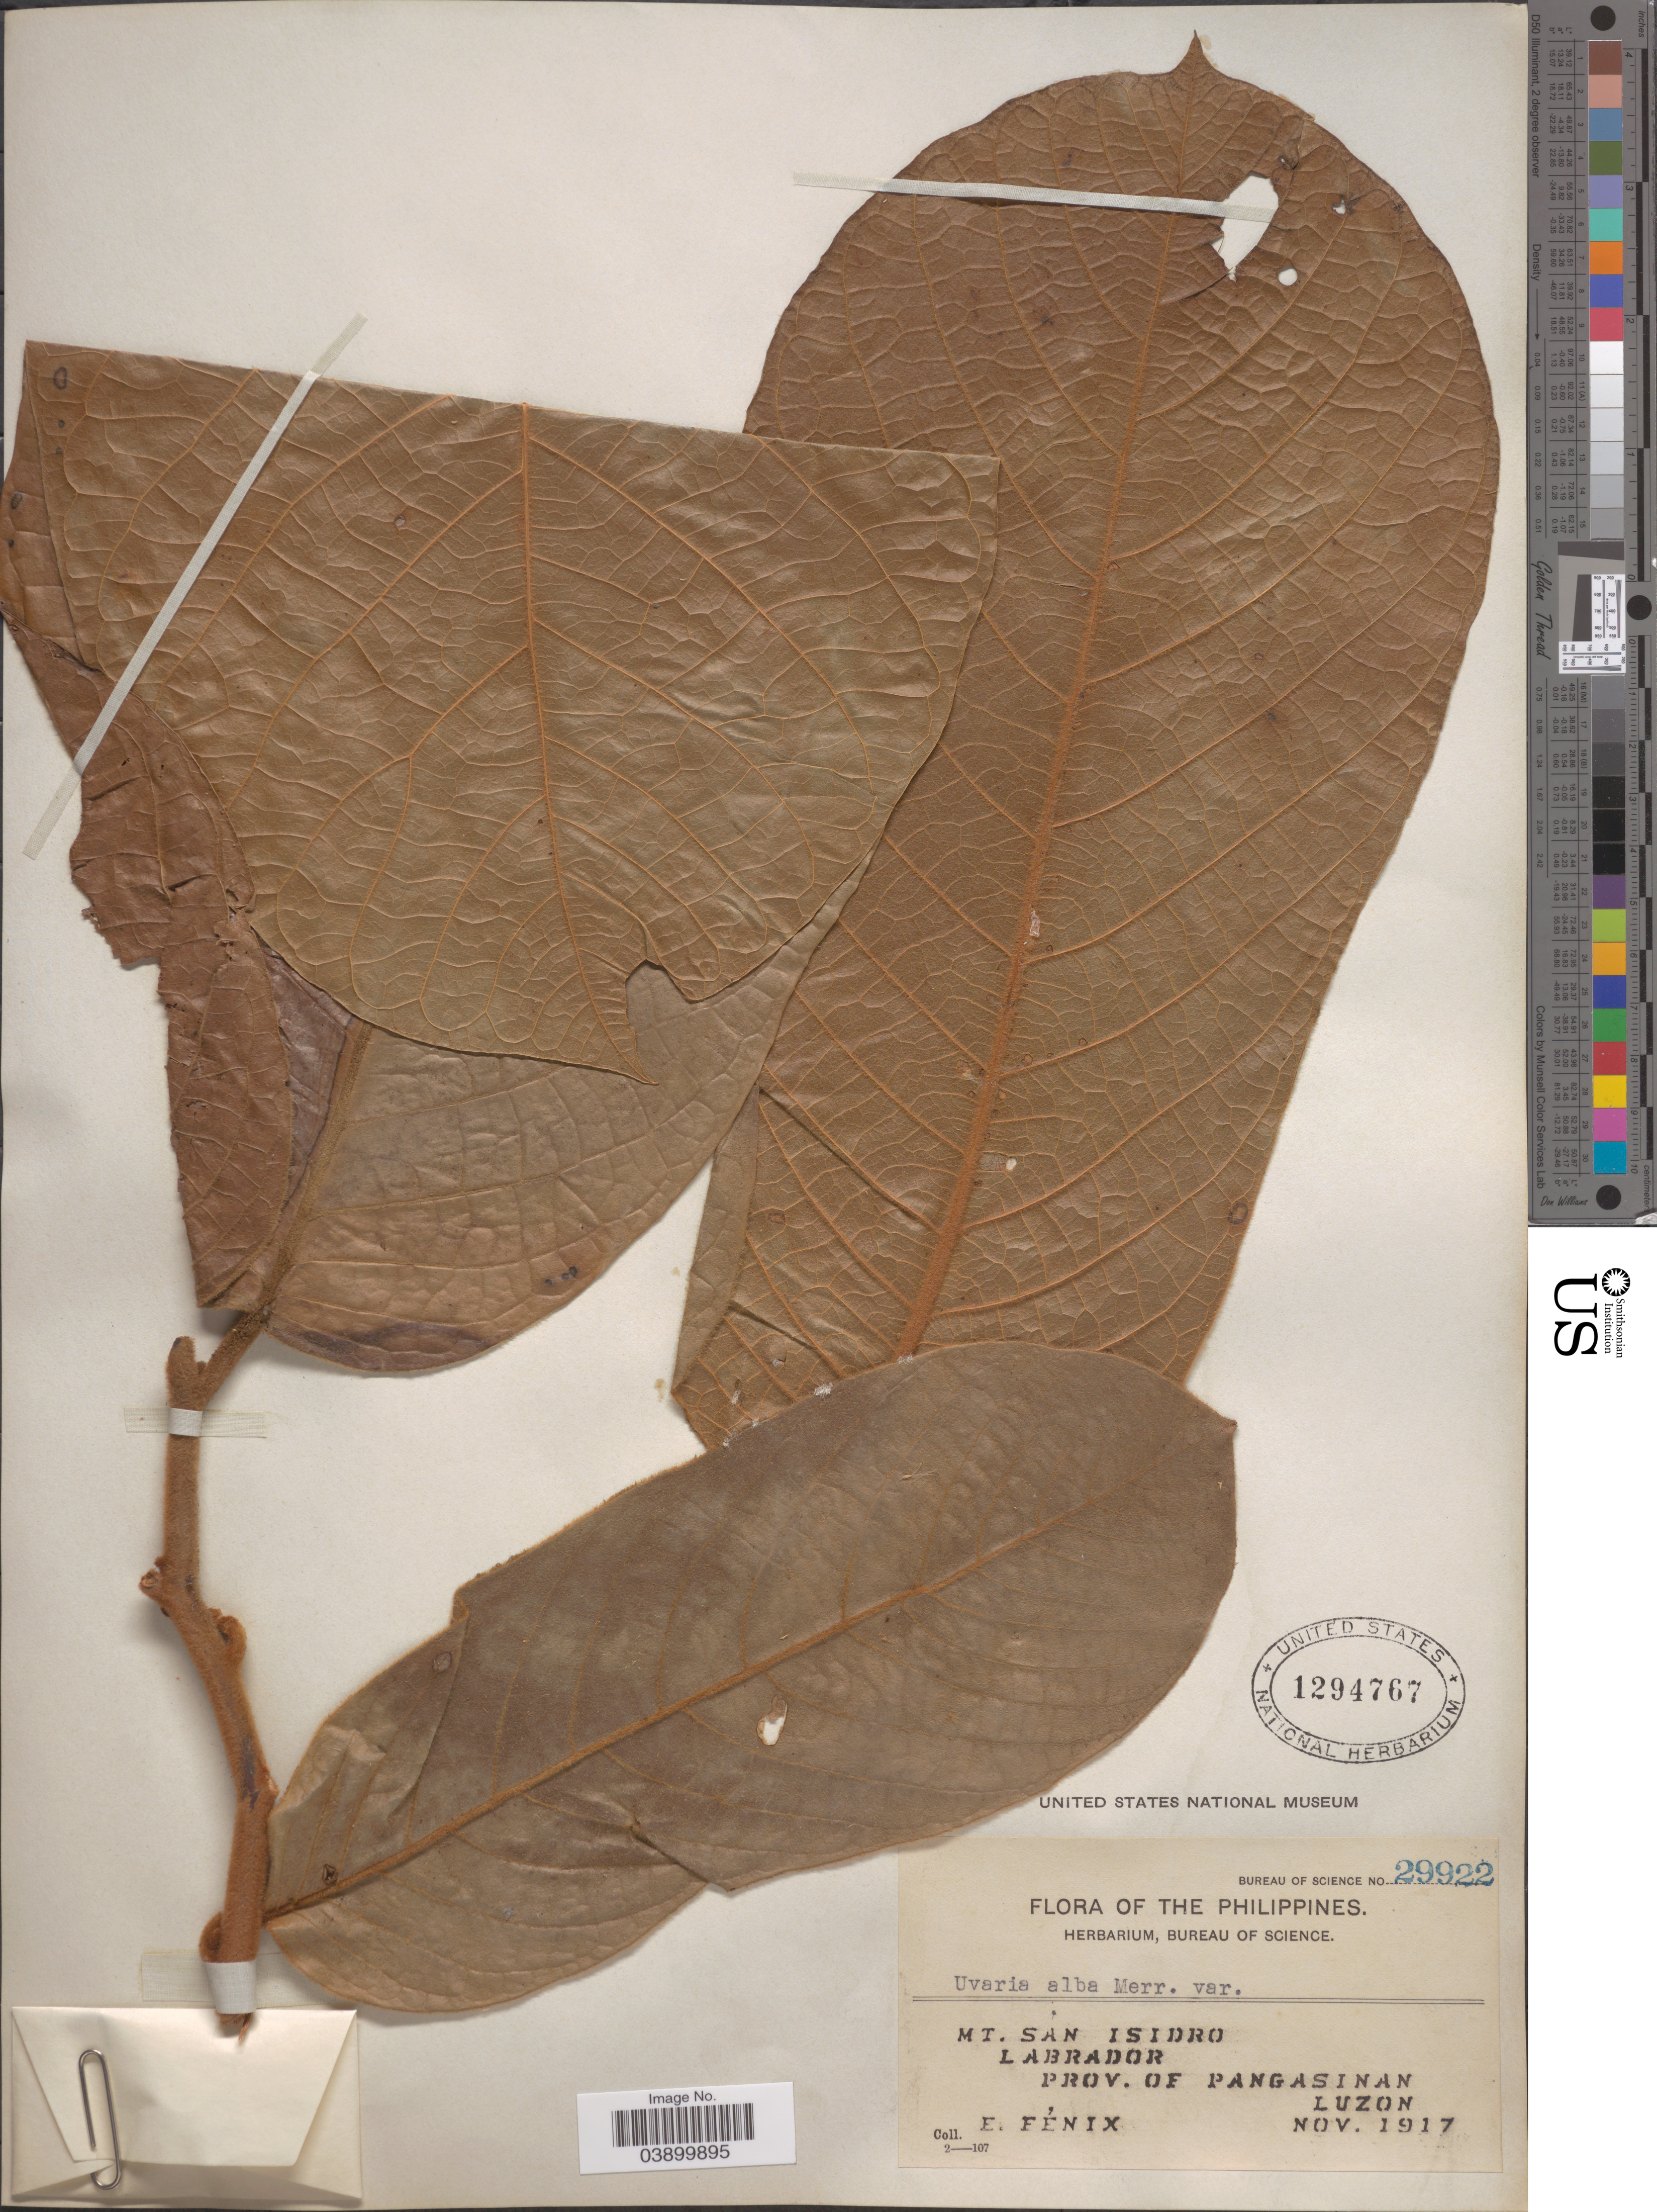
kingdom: Plantae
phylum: Tracheophyta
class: Magnoliopsida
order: Magnoliales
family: Annonaceae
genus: Uvaria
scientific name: Uvaria alba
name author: Merr.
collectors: E. Fenix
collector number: Bureau of Science 29922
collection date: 1917-11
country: Philippines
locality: Mt. San Isidro. Labrador. Prov. of Pangasinan. Luzon.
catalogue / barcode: US 1294767